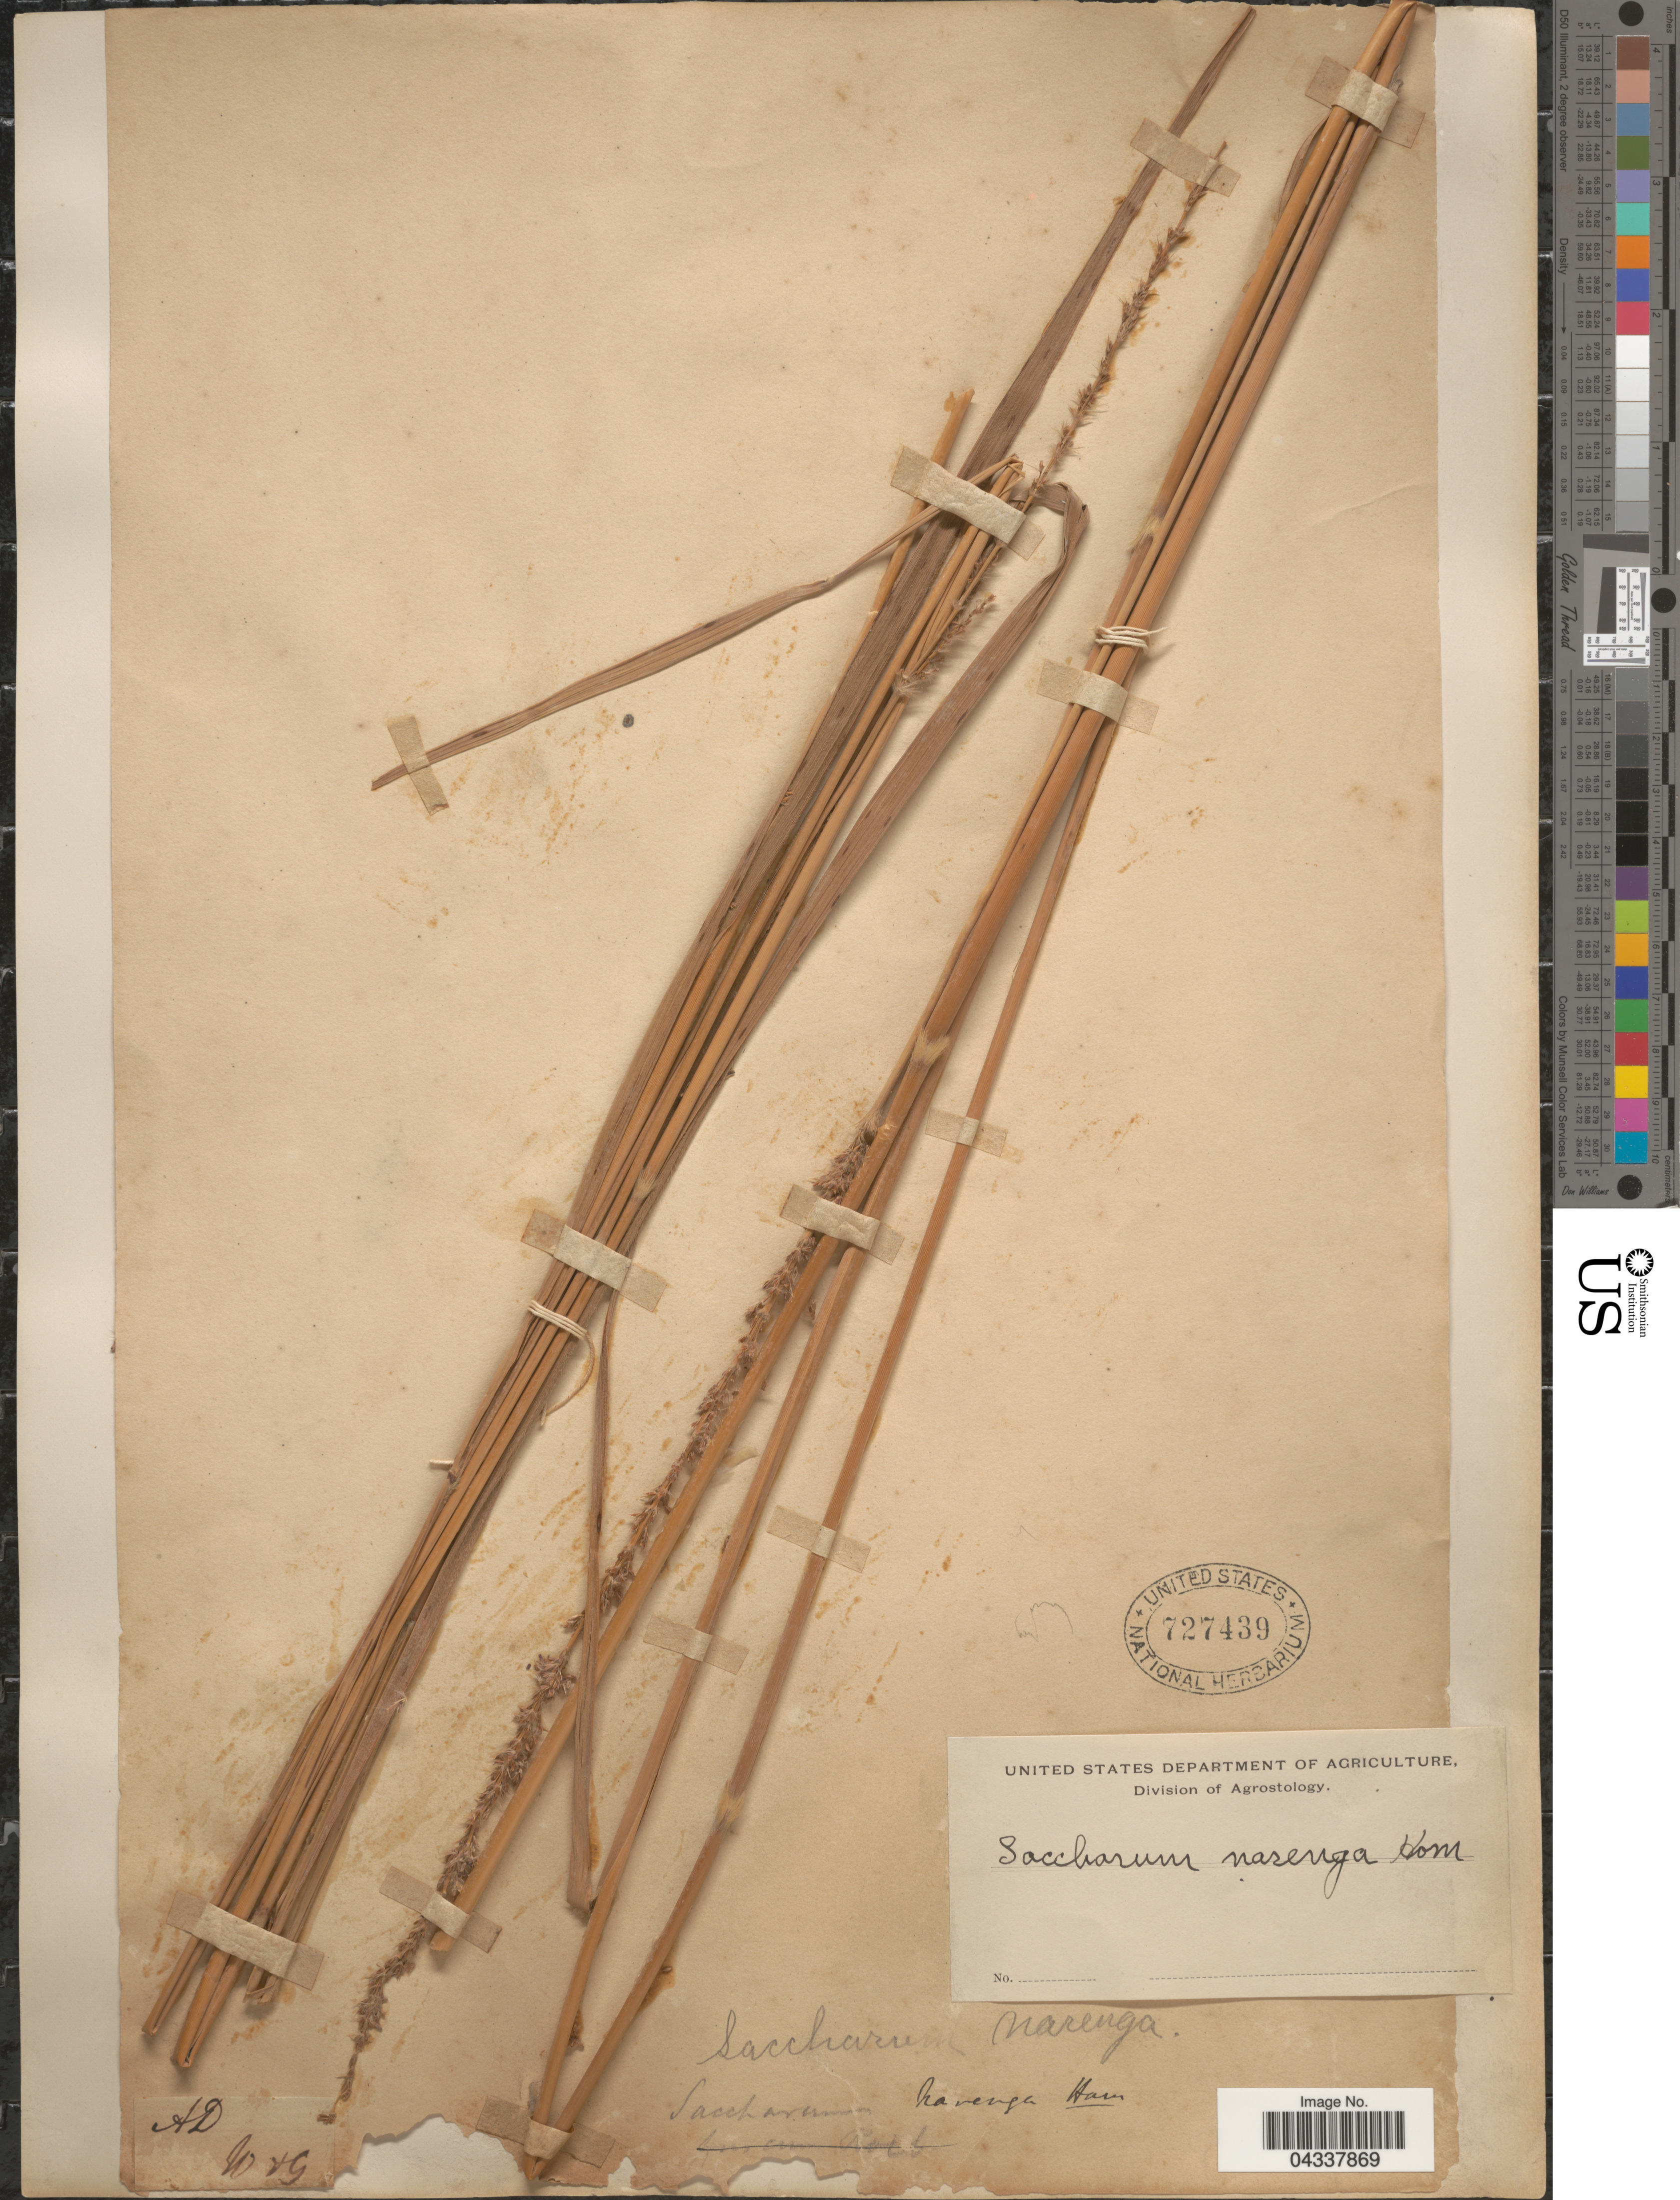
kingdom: Plantae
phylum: Tracheophyta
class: Liliopsida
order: Poales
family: Poaceae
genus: Narenga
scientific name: Narenga porphyrocoma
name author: (Hance) Bor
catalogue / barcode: US 727439